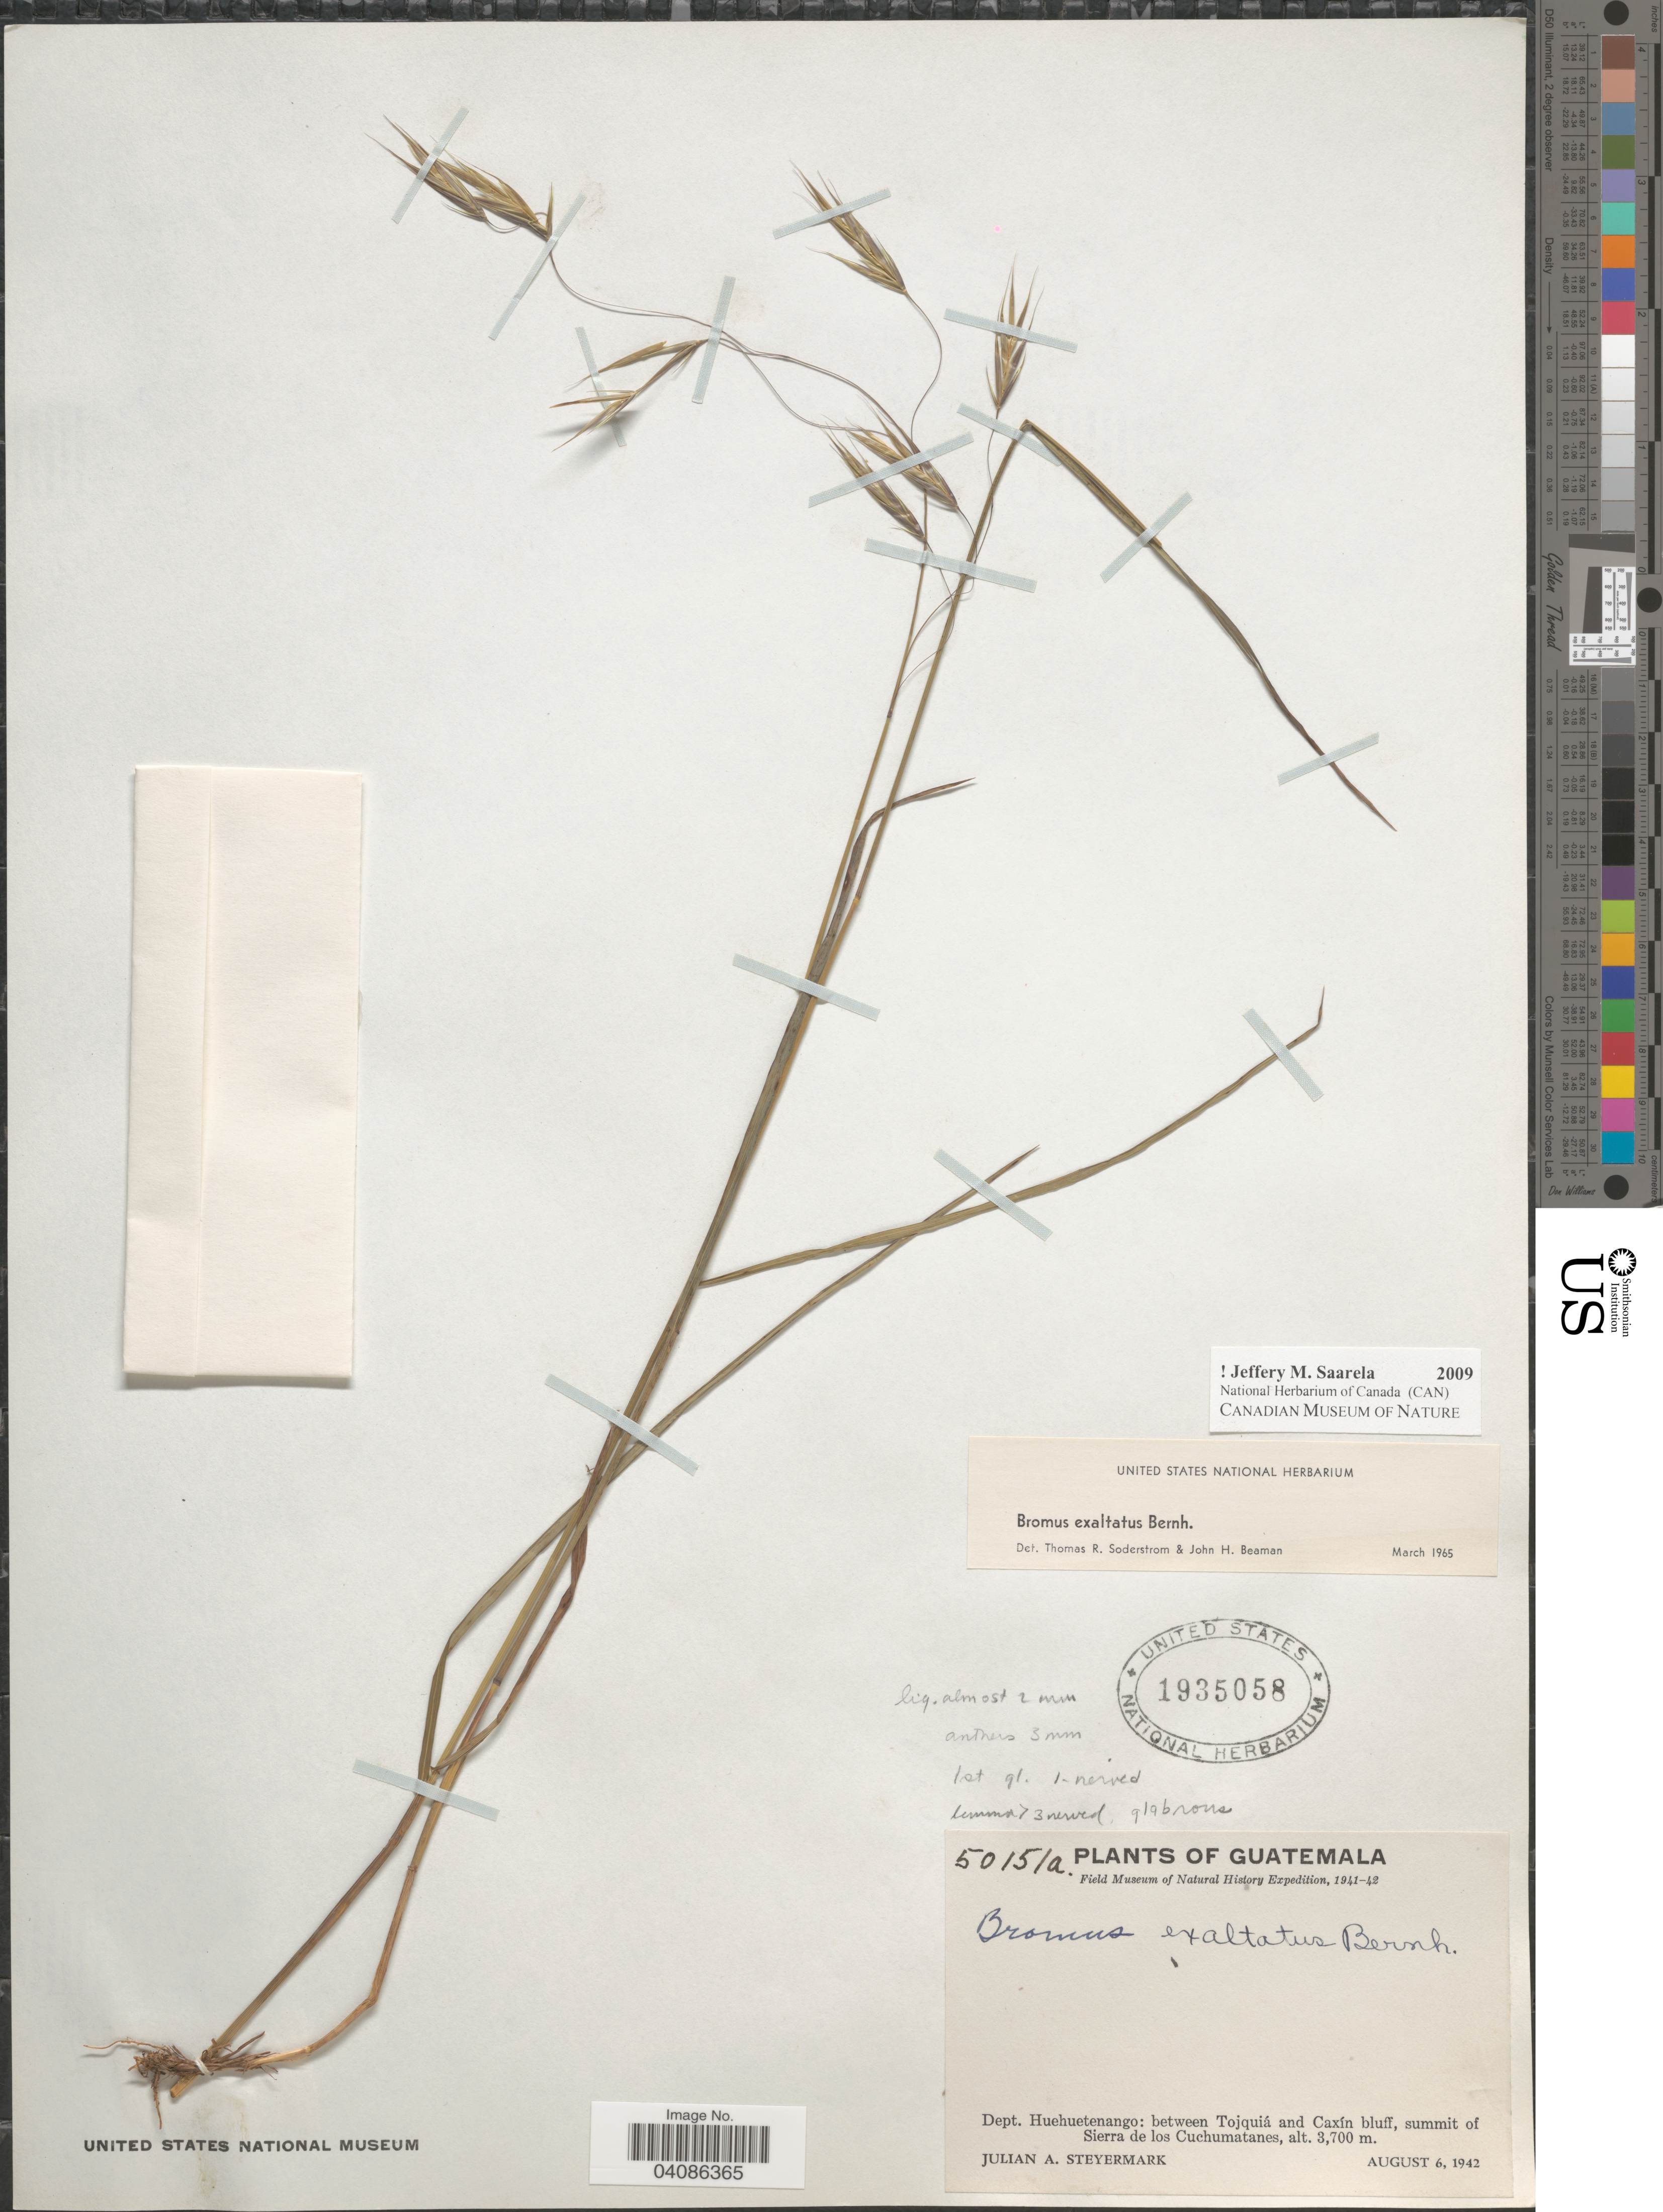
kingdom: Plantae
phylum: Tracheophyta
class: Liliopsida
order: Poales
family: Poaceae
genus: Bromus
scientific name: Bromus exaltatus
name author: Bernhardi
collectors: J. Steyermark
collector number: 50151a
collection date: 1942-08-06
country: Guatemala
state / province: Huehuetenango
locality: Field Museum of Natural History Expedition, 1941-42. Dept. Huehuetenango: between Tojquiá and Caxín bluff, summit of Sierra de los Cuchumatanes.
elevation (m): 3700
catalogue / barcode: US 1935058